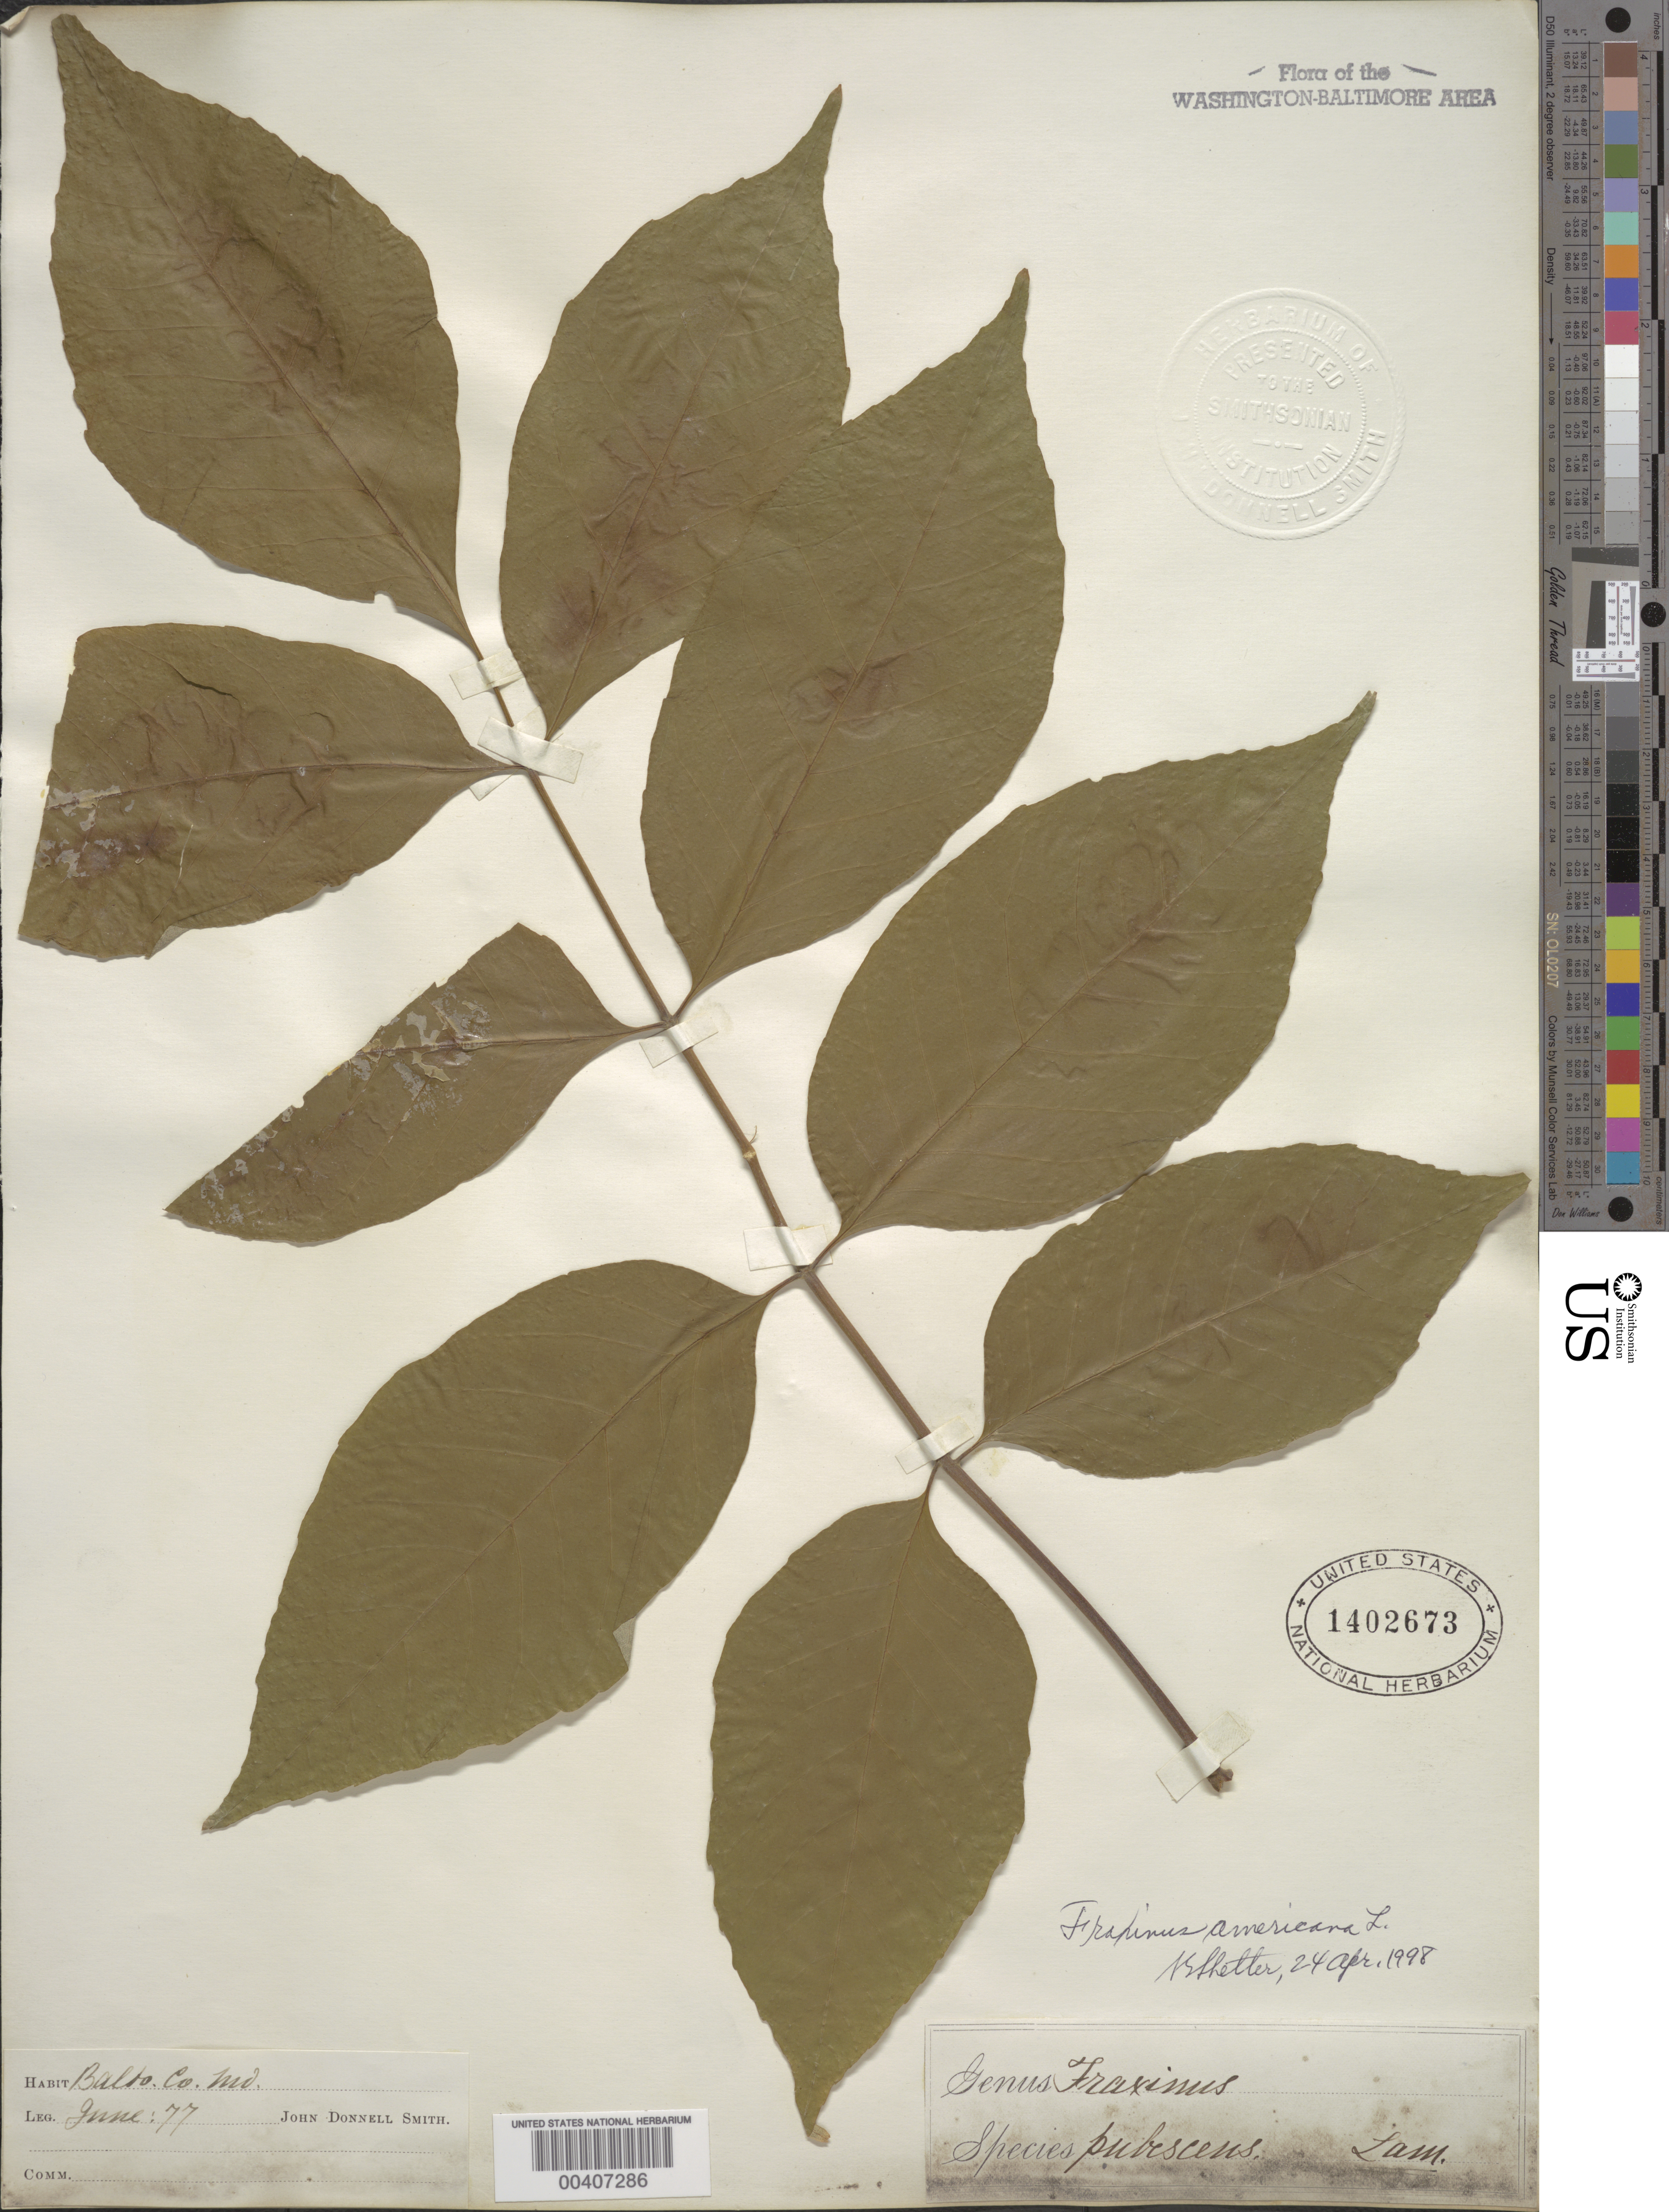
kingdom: Plantae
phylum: Tracheophyta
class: Magnoliopsida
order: Lamiales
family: Oleaceae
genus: Fraxinus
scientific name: Fraxinus americana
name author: L.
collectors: J. Donnell Smith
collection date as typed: Jun 1877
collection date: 1877-06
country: United States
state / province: Maryland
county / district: Baltimore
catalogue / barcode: US 1402673